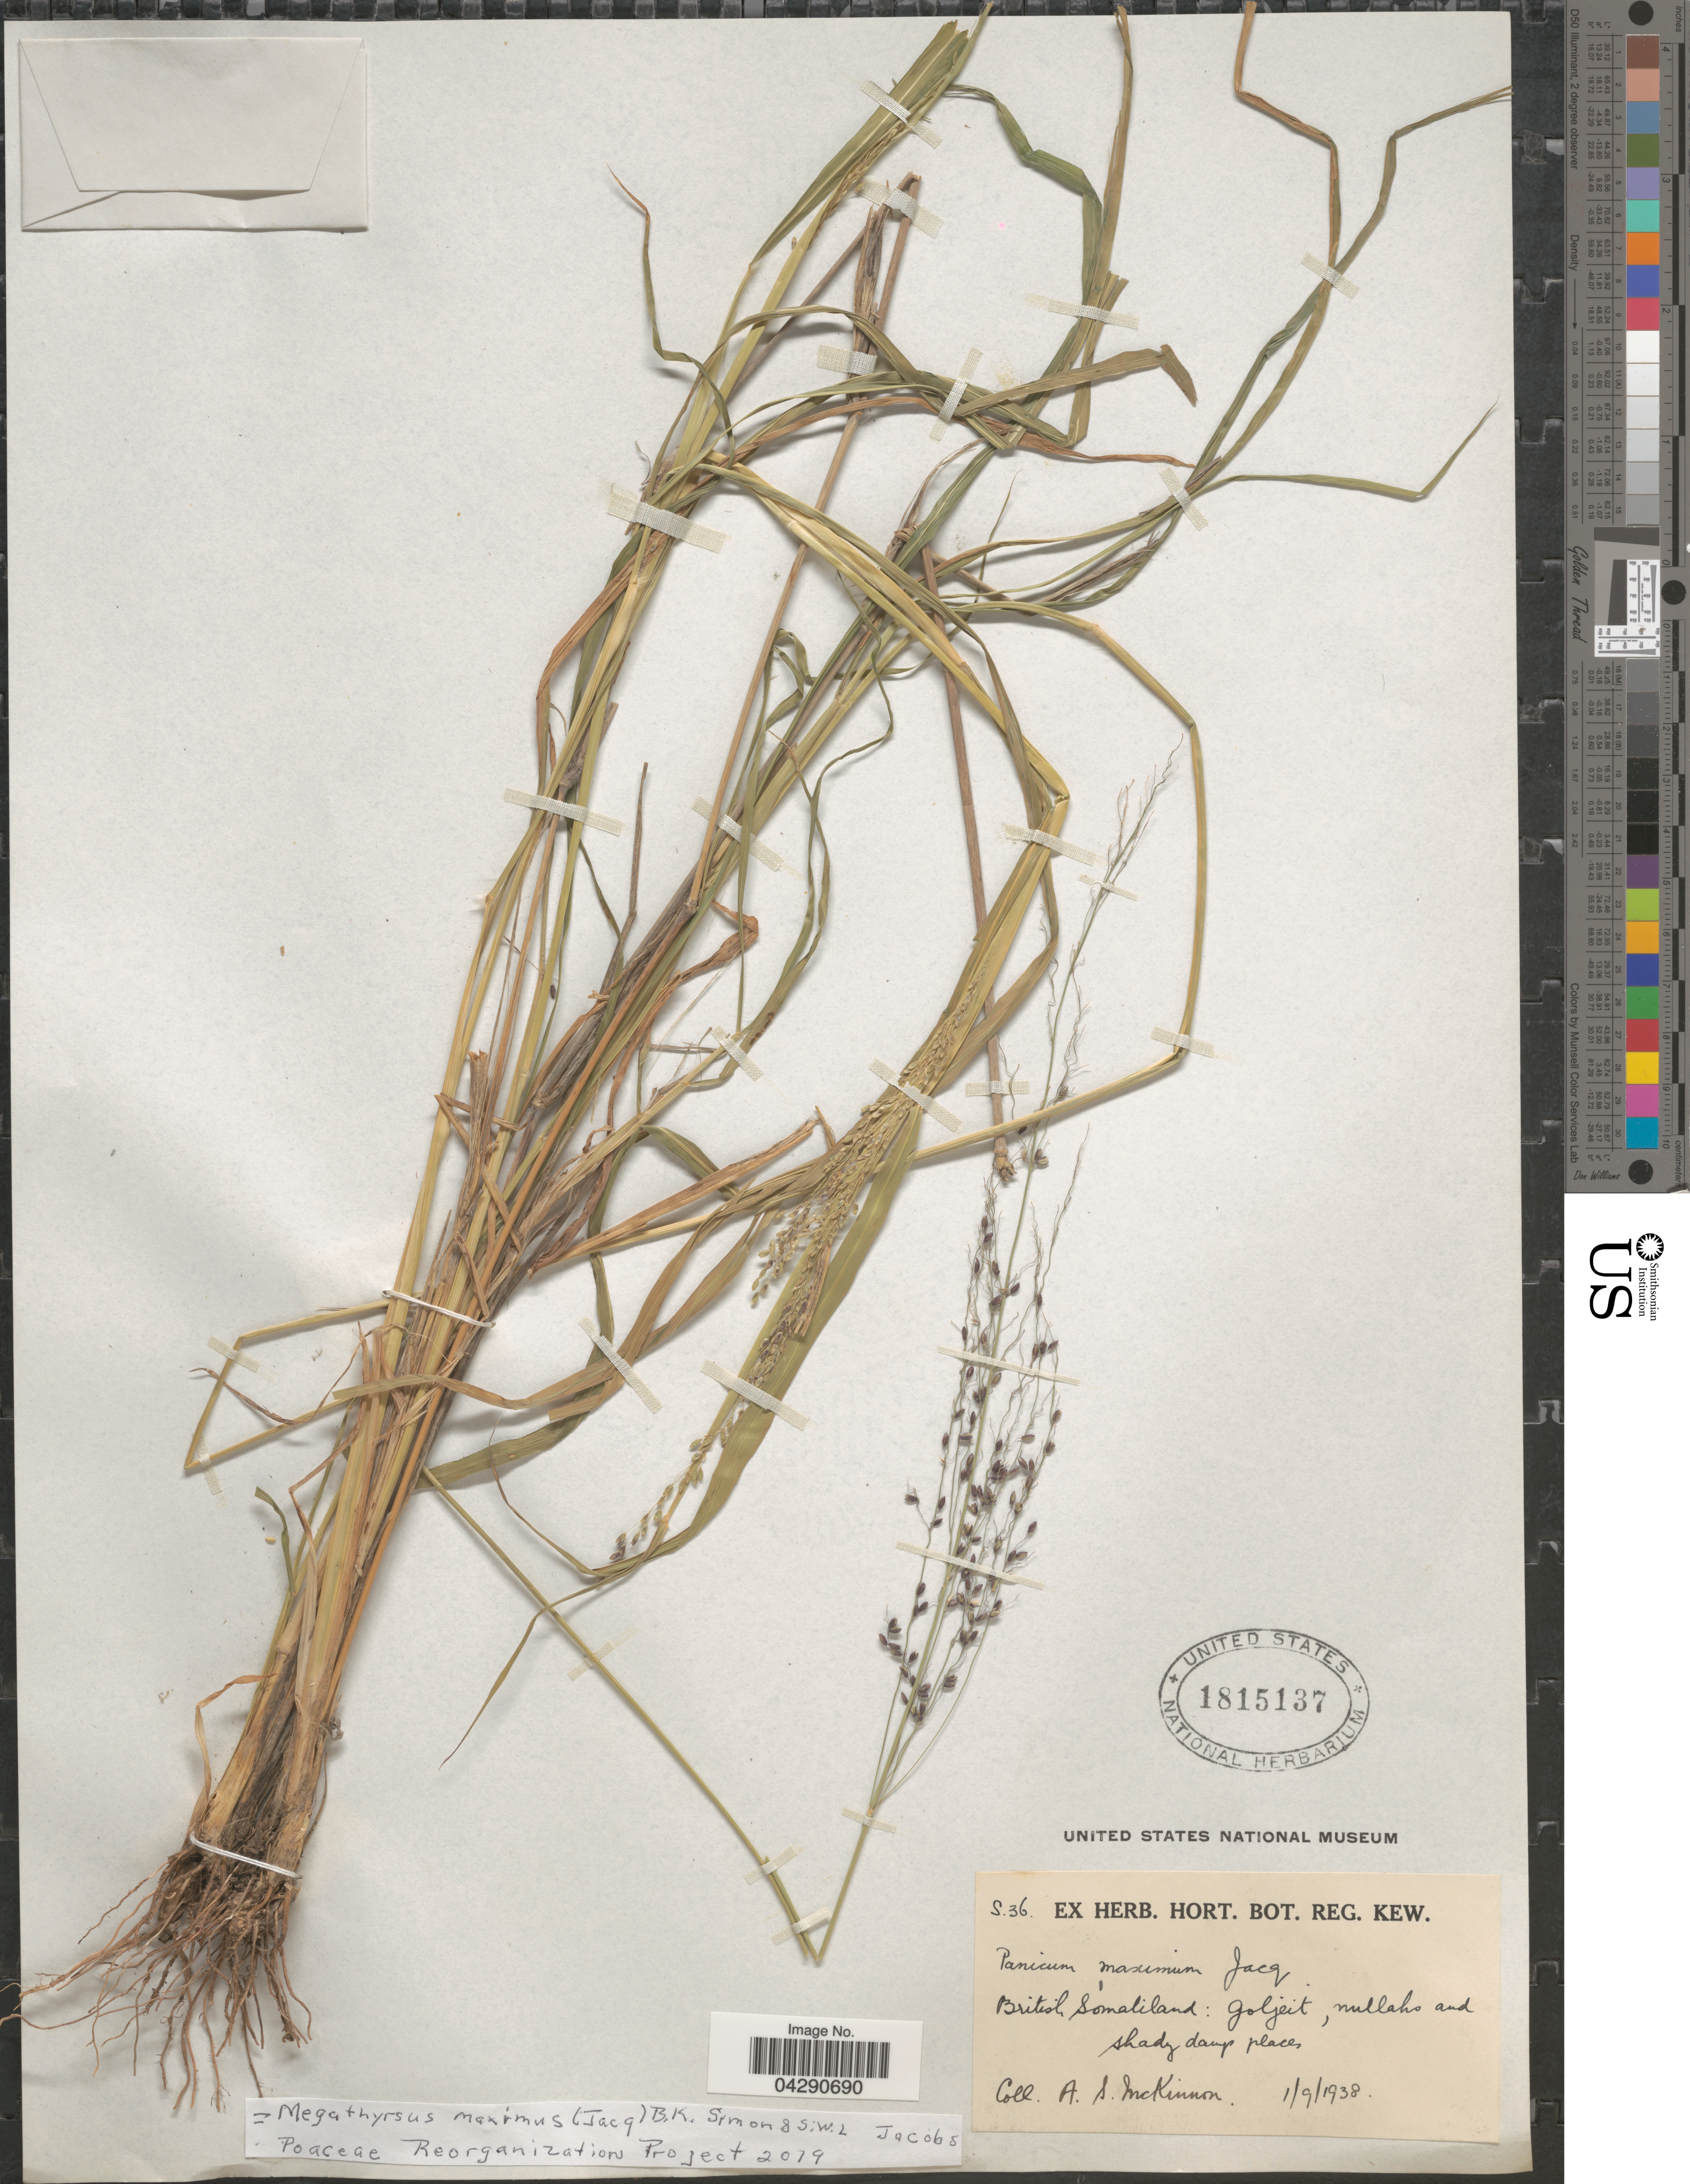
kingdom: Plantae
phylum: Tracheophyta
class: Liliopsida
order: Poales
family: Poaceae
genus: Megathyrsus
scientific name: Megathyrsus maximus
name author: (Jacq.) B.K. Simon & S.W.L. Jacobs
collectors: A. Mckinnon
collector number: S.36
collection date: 1938-09-01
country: Somalia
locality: British Somaliland: Goljeit.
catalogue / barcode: US 1815137